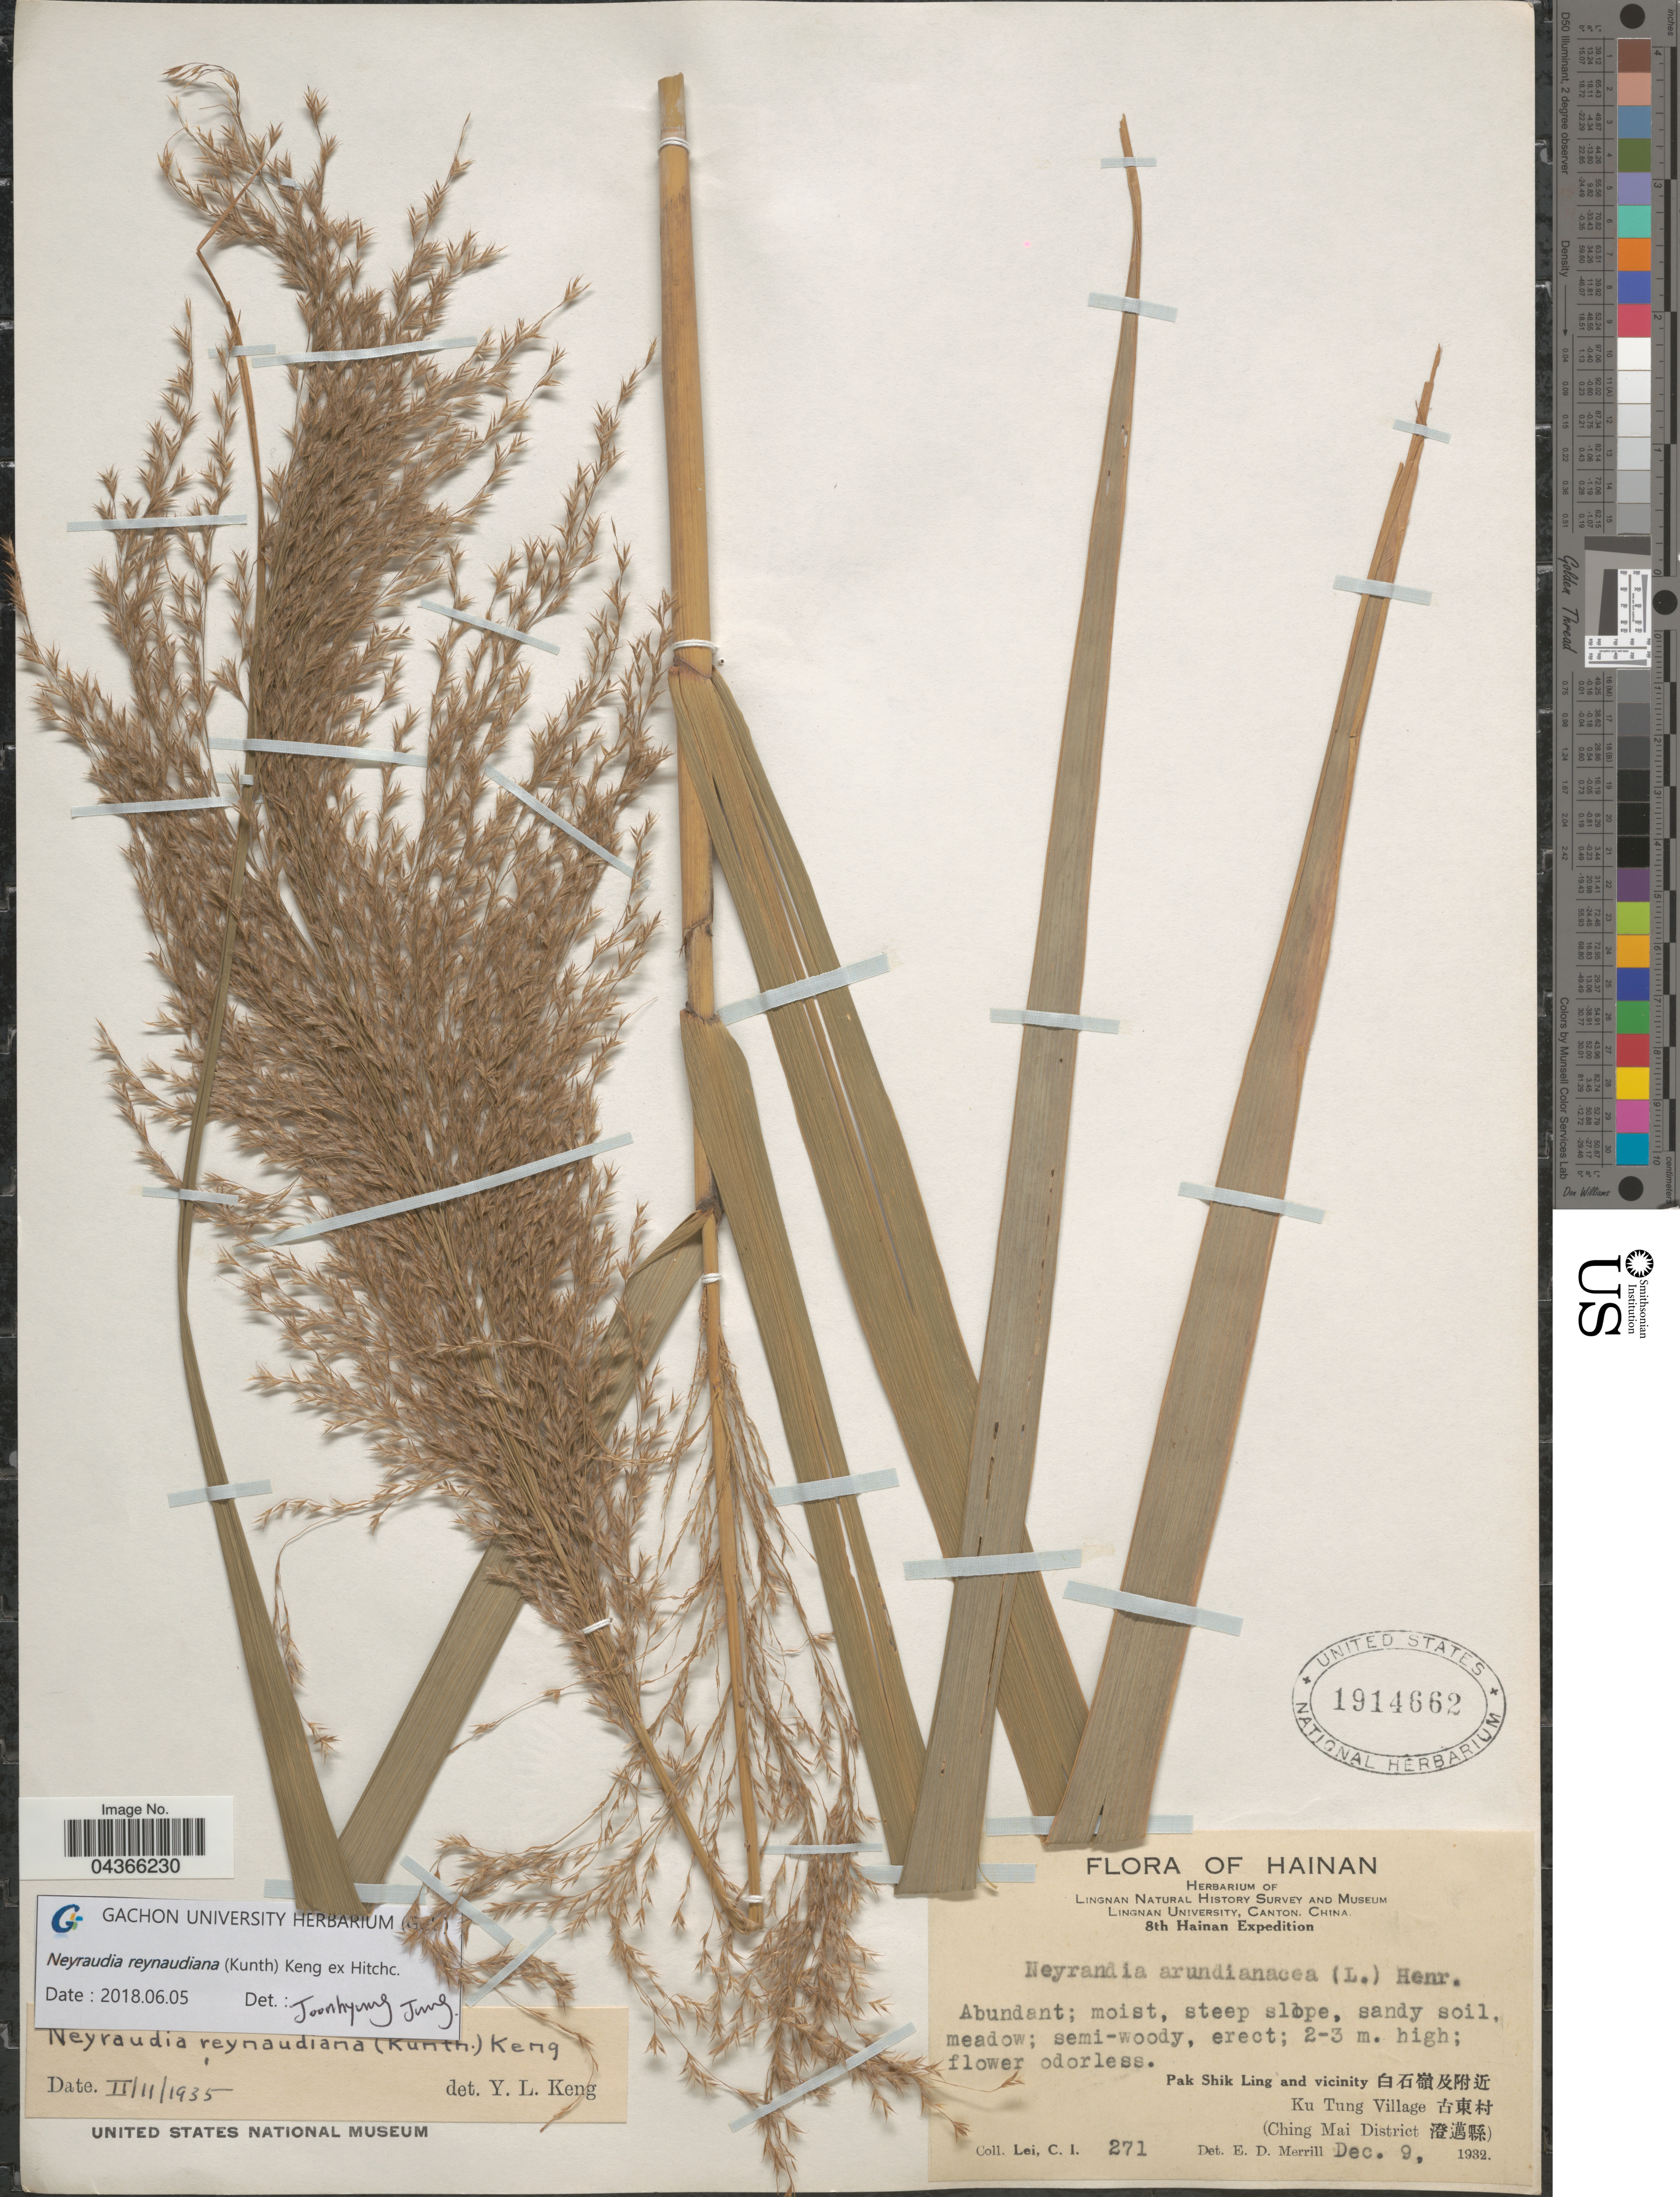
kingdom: Plantae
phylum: Tracheophyta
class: Liliopsida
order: Poales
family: Poaceae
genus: Neyraudia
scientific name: Neyraudia reynaudiana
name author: (Kunth) Keng ex Hitchc.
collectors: C. I. Lei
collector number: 271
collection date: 1932-12-09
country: China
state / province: Hainan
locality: Lingnan Natural History Survey and Museum Lingnan University. 8th Hainan E[Foreign script]pedition. Pak Shik Ling and vicinity [Foreign script]. Ku Tung Village [Foreign script] (Ching Mai District [Foreign script]).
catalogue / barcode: US 1914662